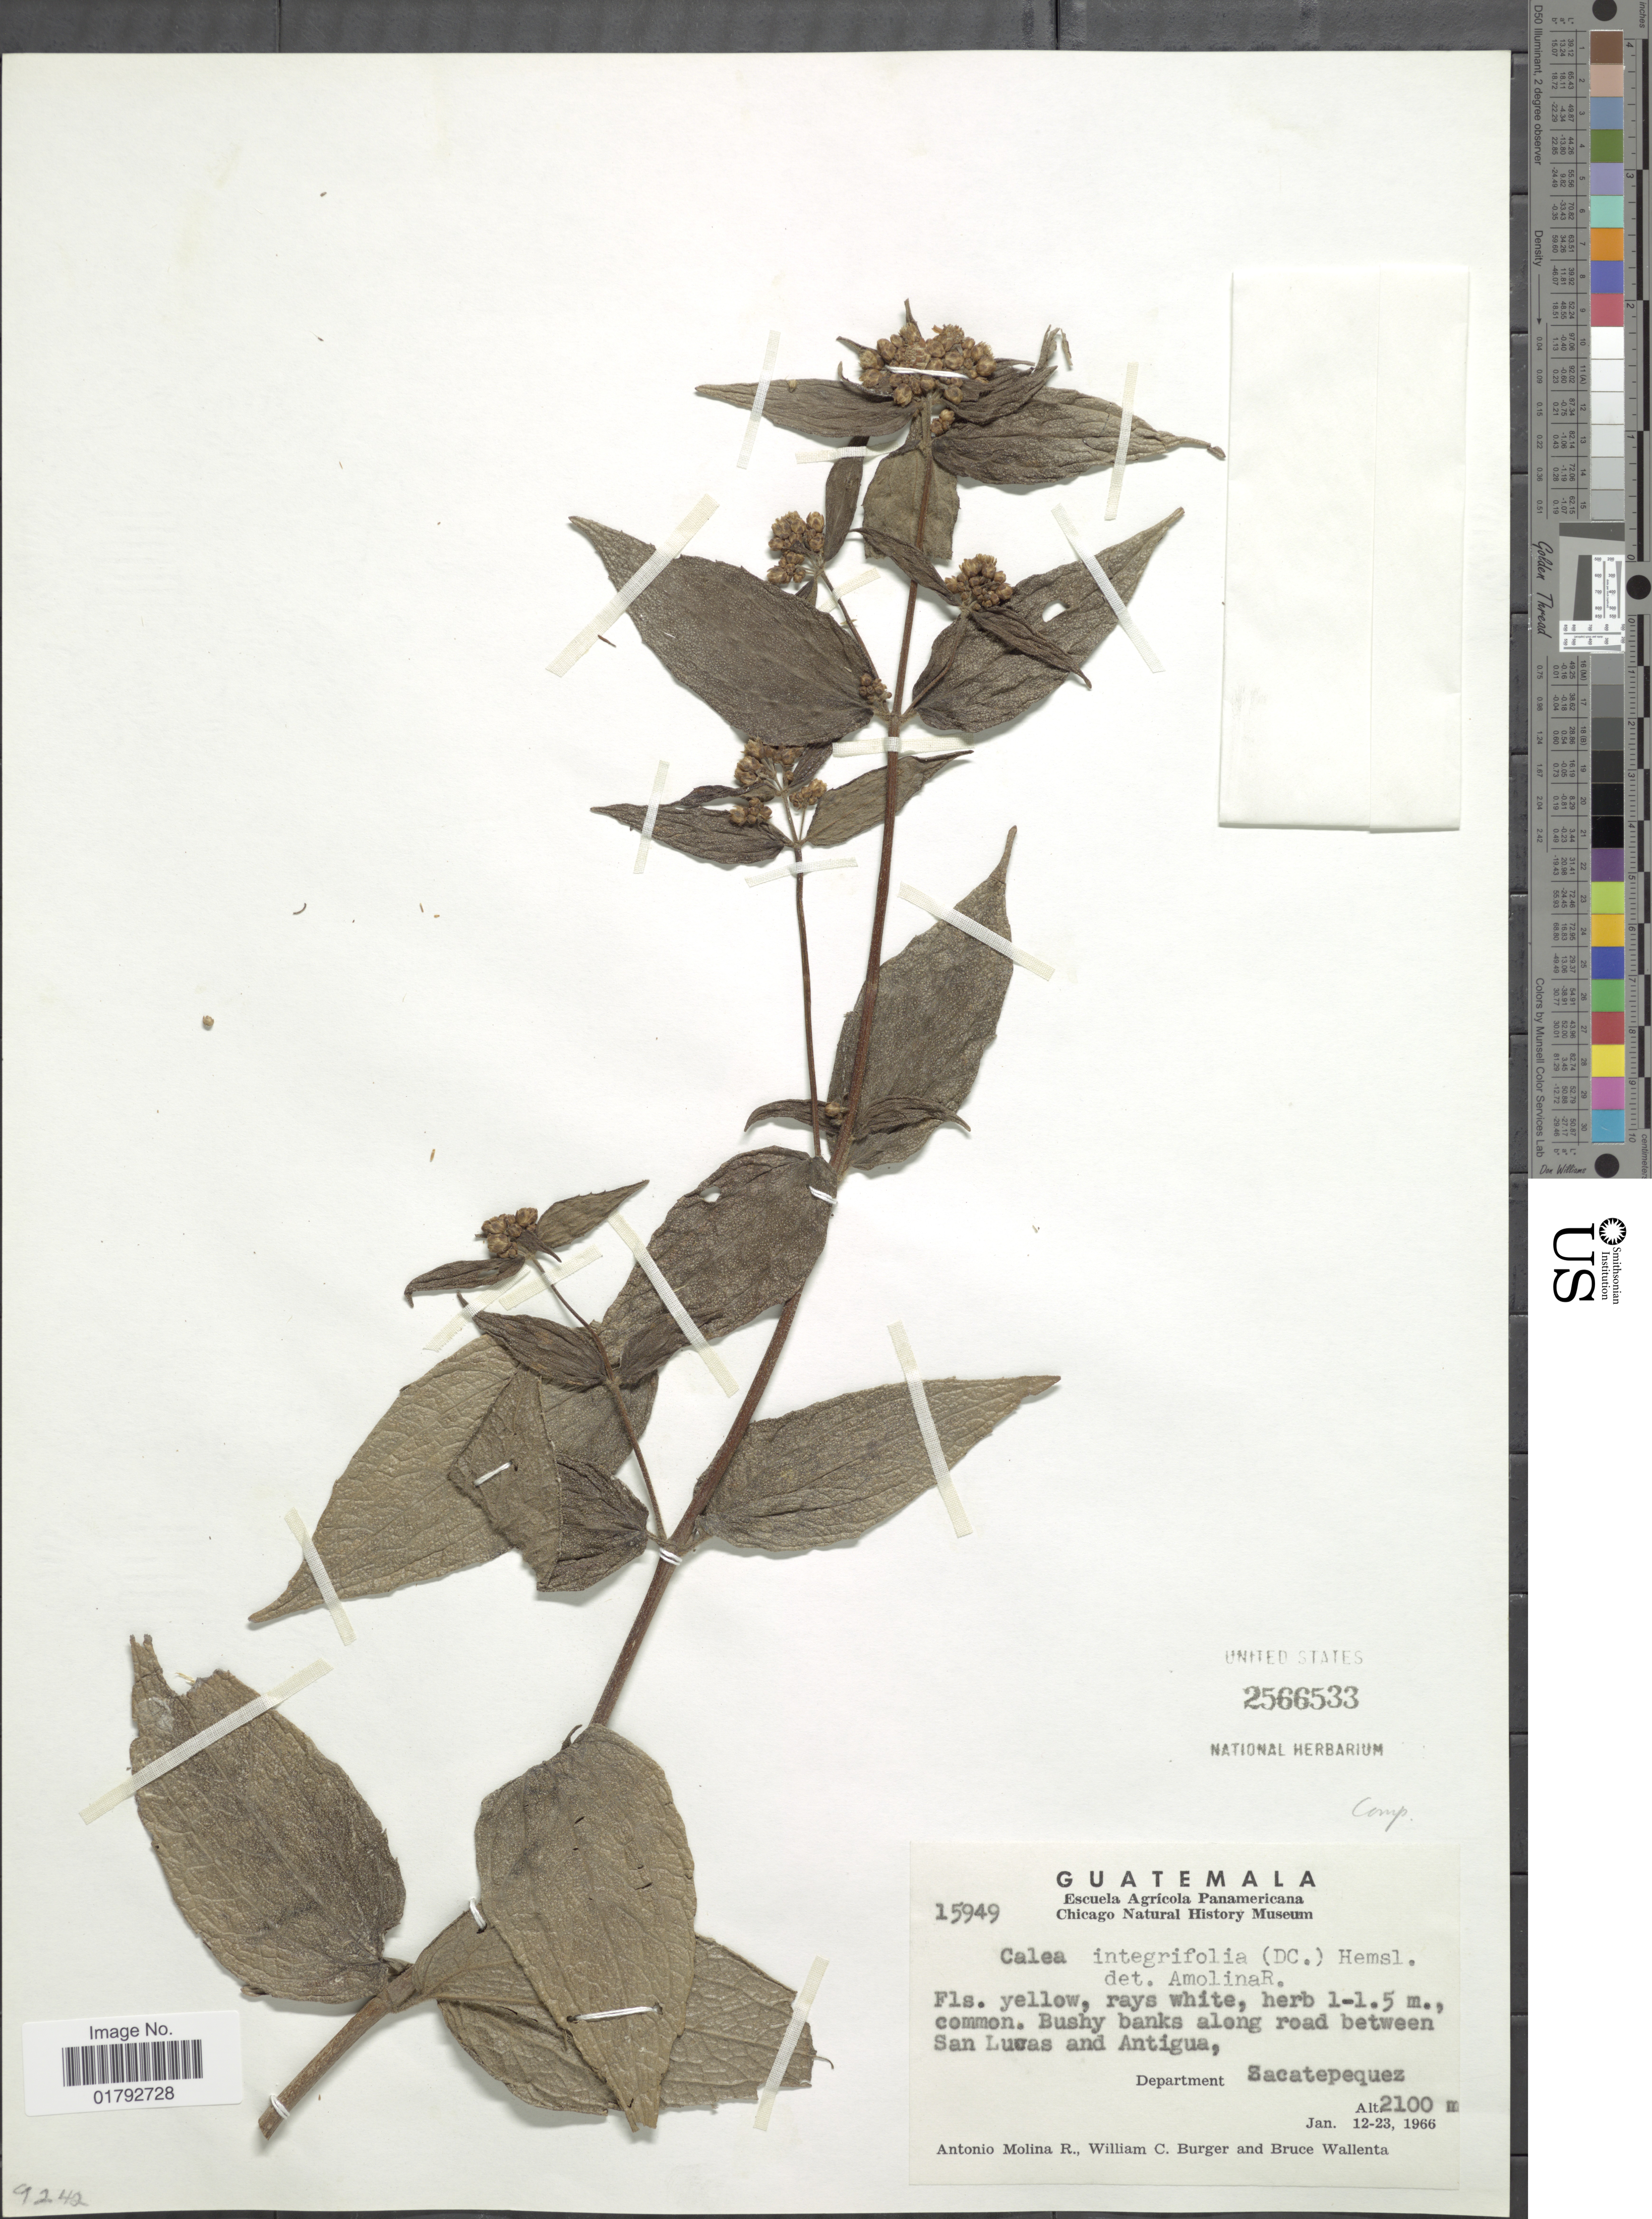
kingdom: Plantae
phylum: Tracheophyta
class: Magnoliopsida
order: Asterales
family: Asteraceae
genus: Alloispermum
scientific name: Alloispermum integrifolium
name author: (DC.) H. Rob.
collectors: A. Molina R., W. Burger & B. Wallenta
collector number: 15949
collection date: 1966-01-12/1966-01-23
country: Guatemala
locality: Bushy banks along road between San Lucas and Antigua. Department Zacatepequez.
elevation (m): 2100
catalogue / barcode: US 2566533